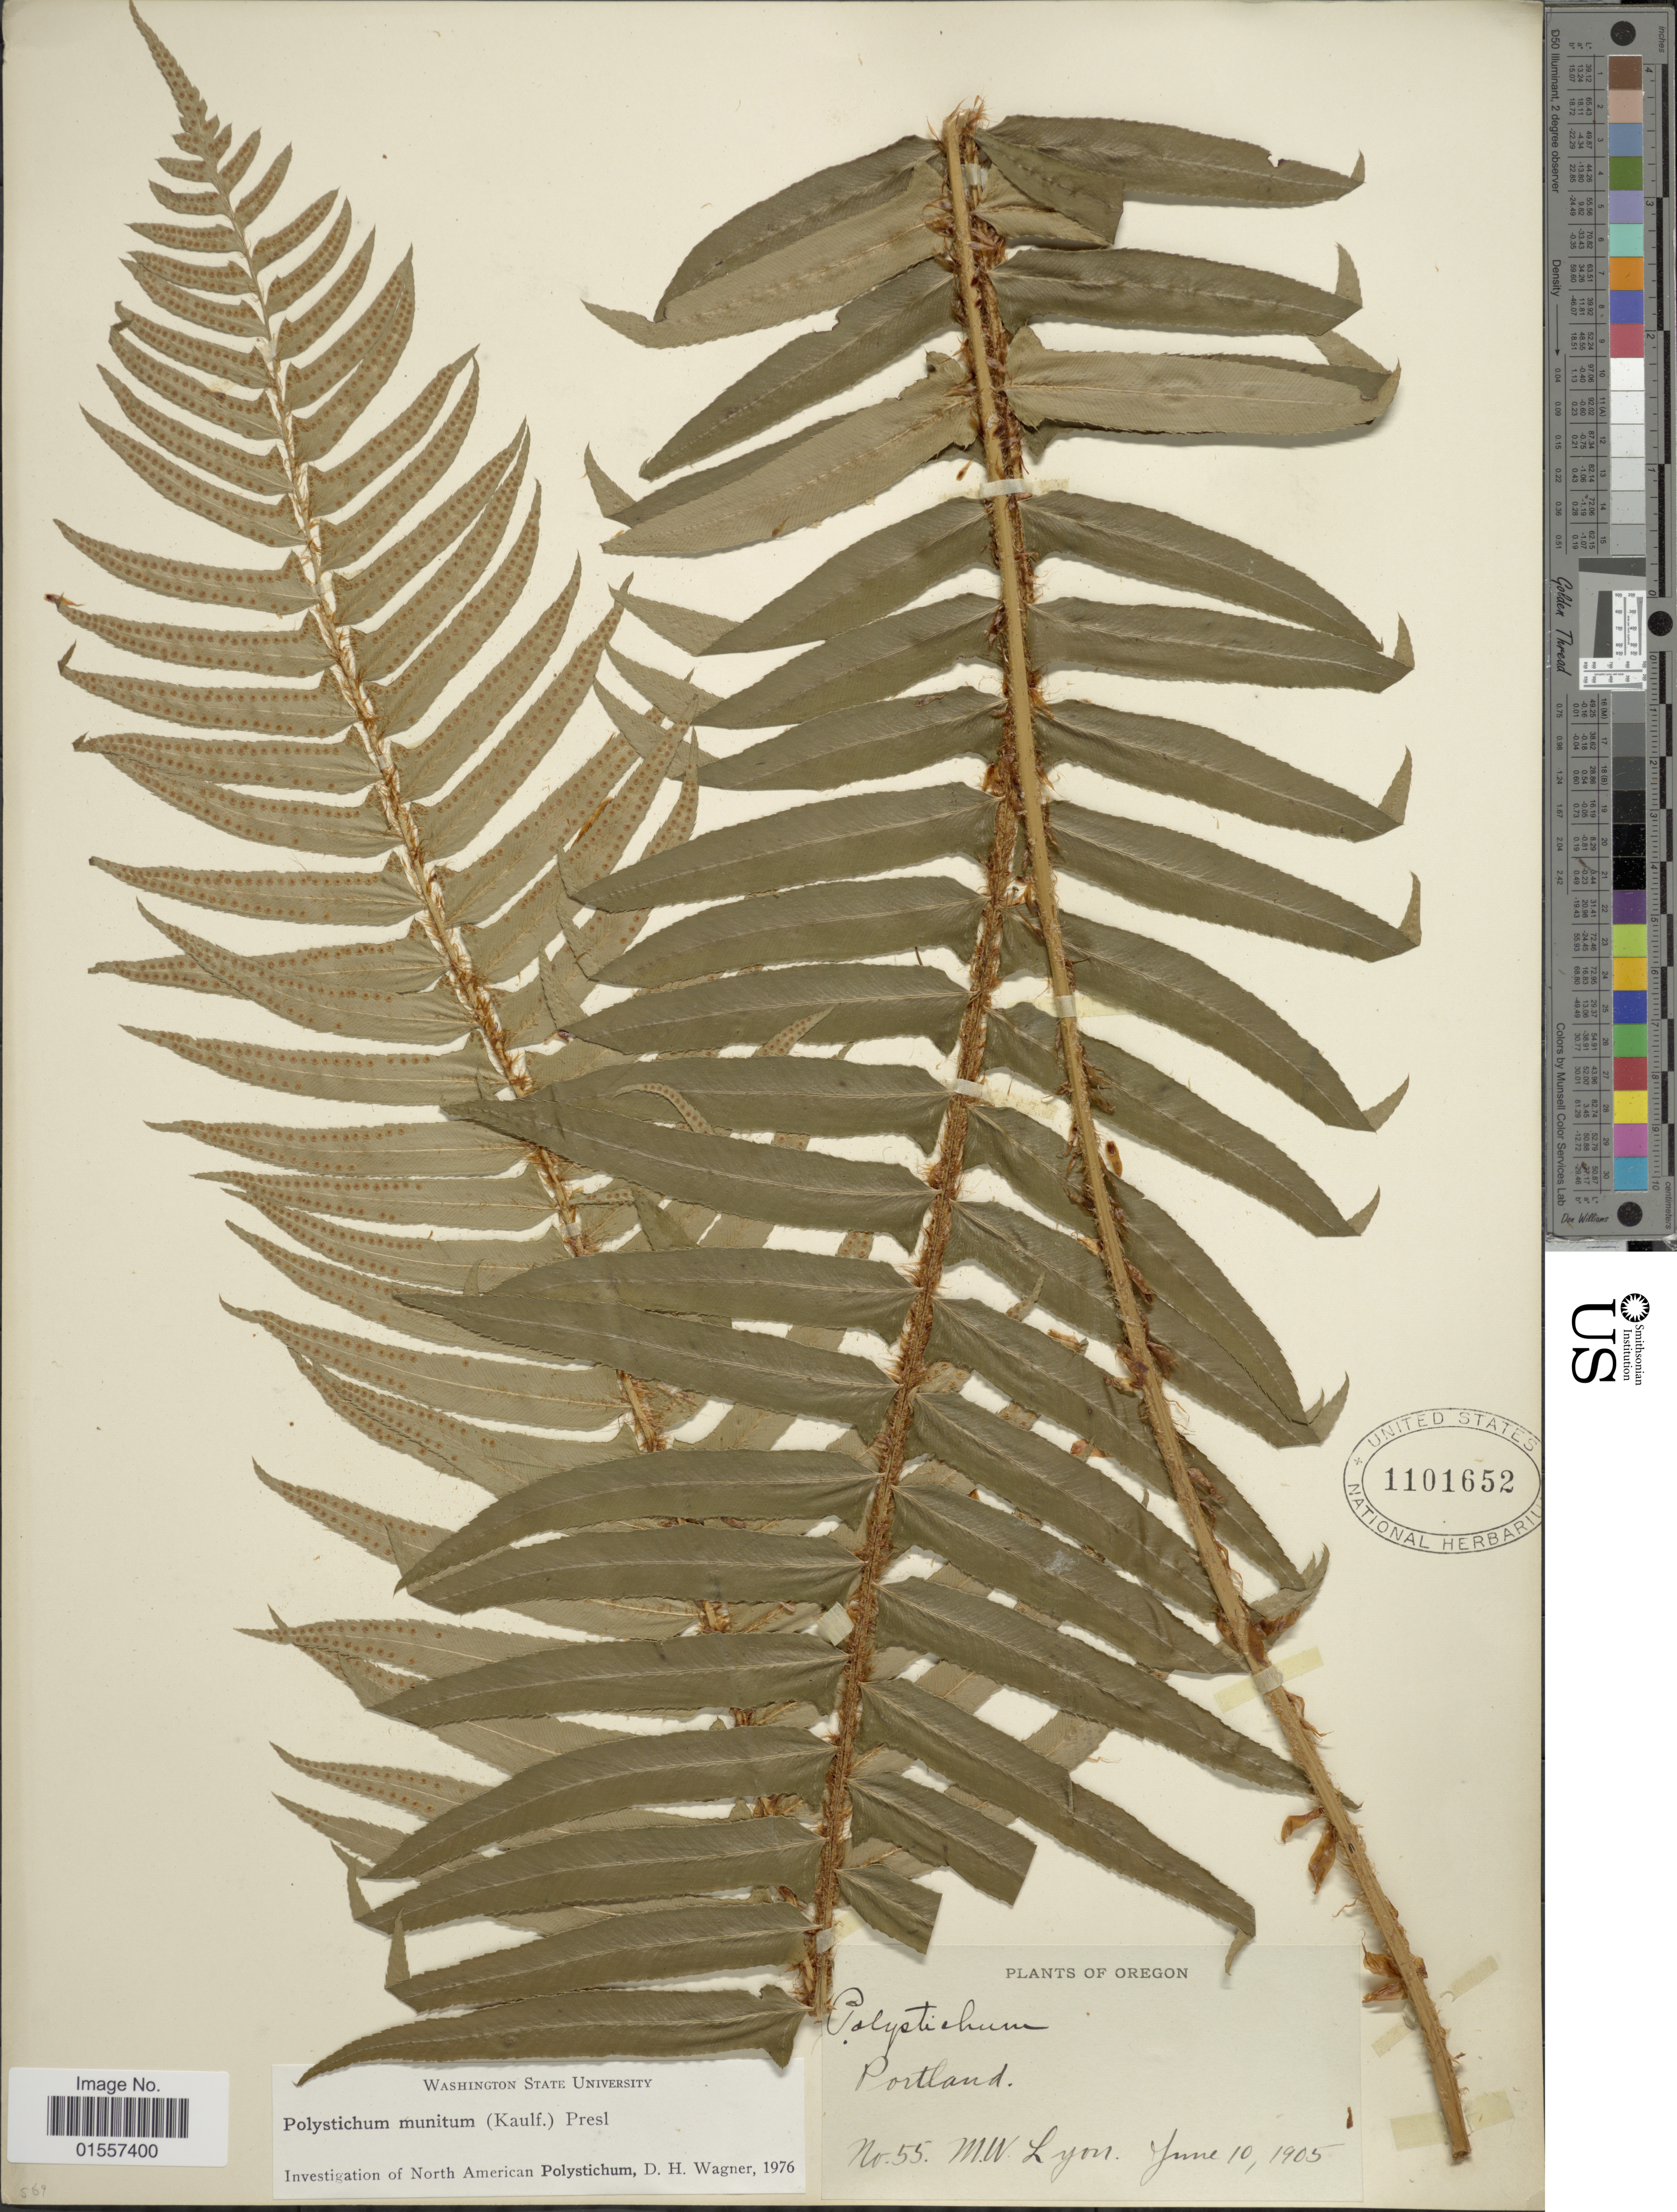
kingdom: Plantae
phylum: Tracheophyta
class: Polypodiopsida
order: Polypodiales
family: Dryopteridaceae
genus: Polystichum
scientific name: Polystichum munitum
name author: (Kaulf.) C. Presl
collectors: M. W. Lyon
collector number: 55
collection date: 1905-06-10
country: United States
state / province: Oregon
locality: Oregon, Portland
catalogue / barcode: US 1101652